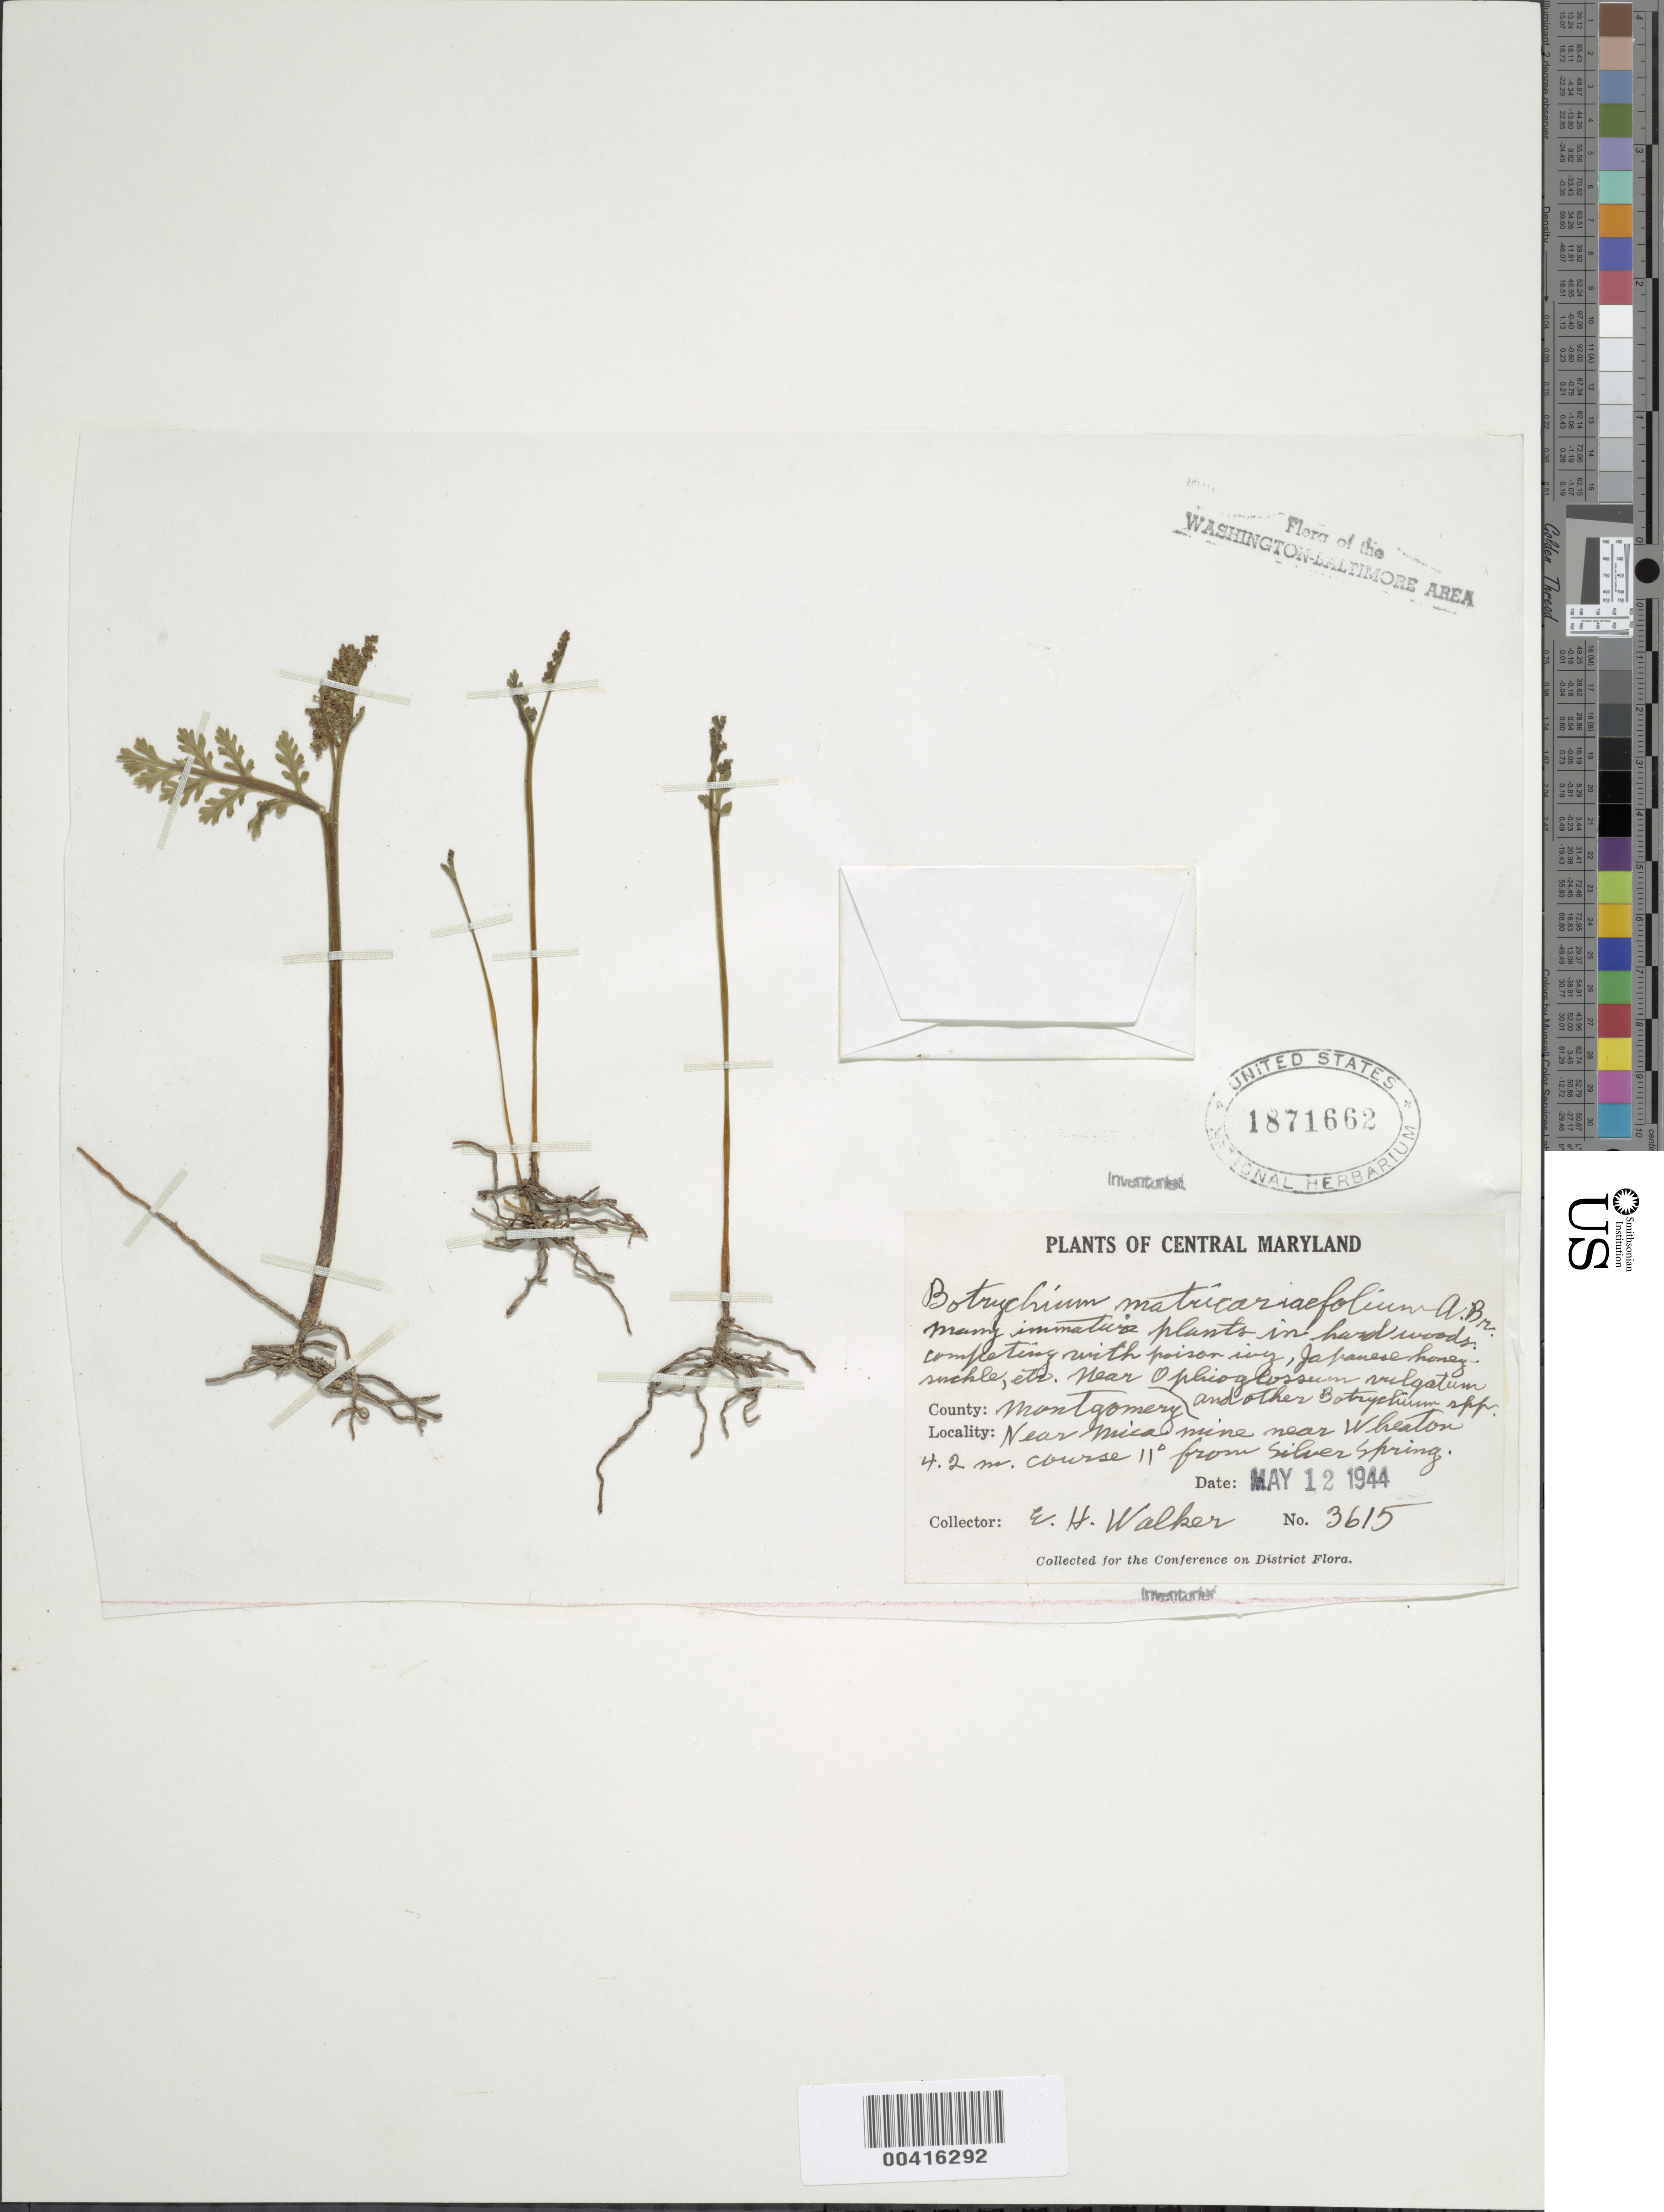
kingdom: Plantae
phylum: Tracheophyta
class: Polypodiopsida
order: Ophioglossales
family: Ophioglossaceae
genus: Botrychium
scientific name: Botrychium matricariifolium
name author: (A. Braun ex Dowell) A. Braun ex Koch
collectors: E. H. Walker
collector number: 3615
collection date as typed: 12 May 1944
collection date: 1944-05-12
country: United States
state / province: Maryland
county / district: Montgomery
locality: Near Mica Mine near Wheaton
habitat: Hardwoods, competing with poison ivy, Jap honeysuckle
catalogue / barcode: US 1871662